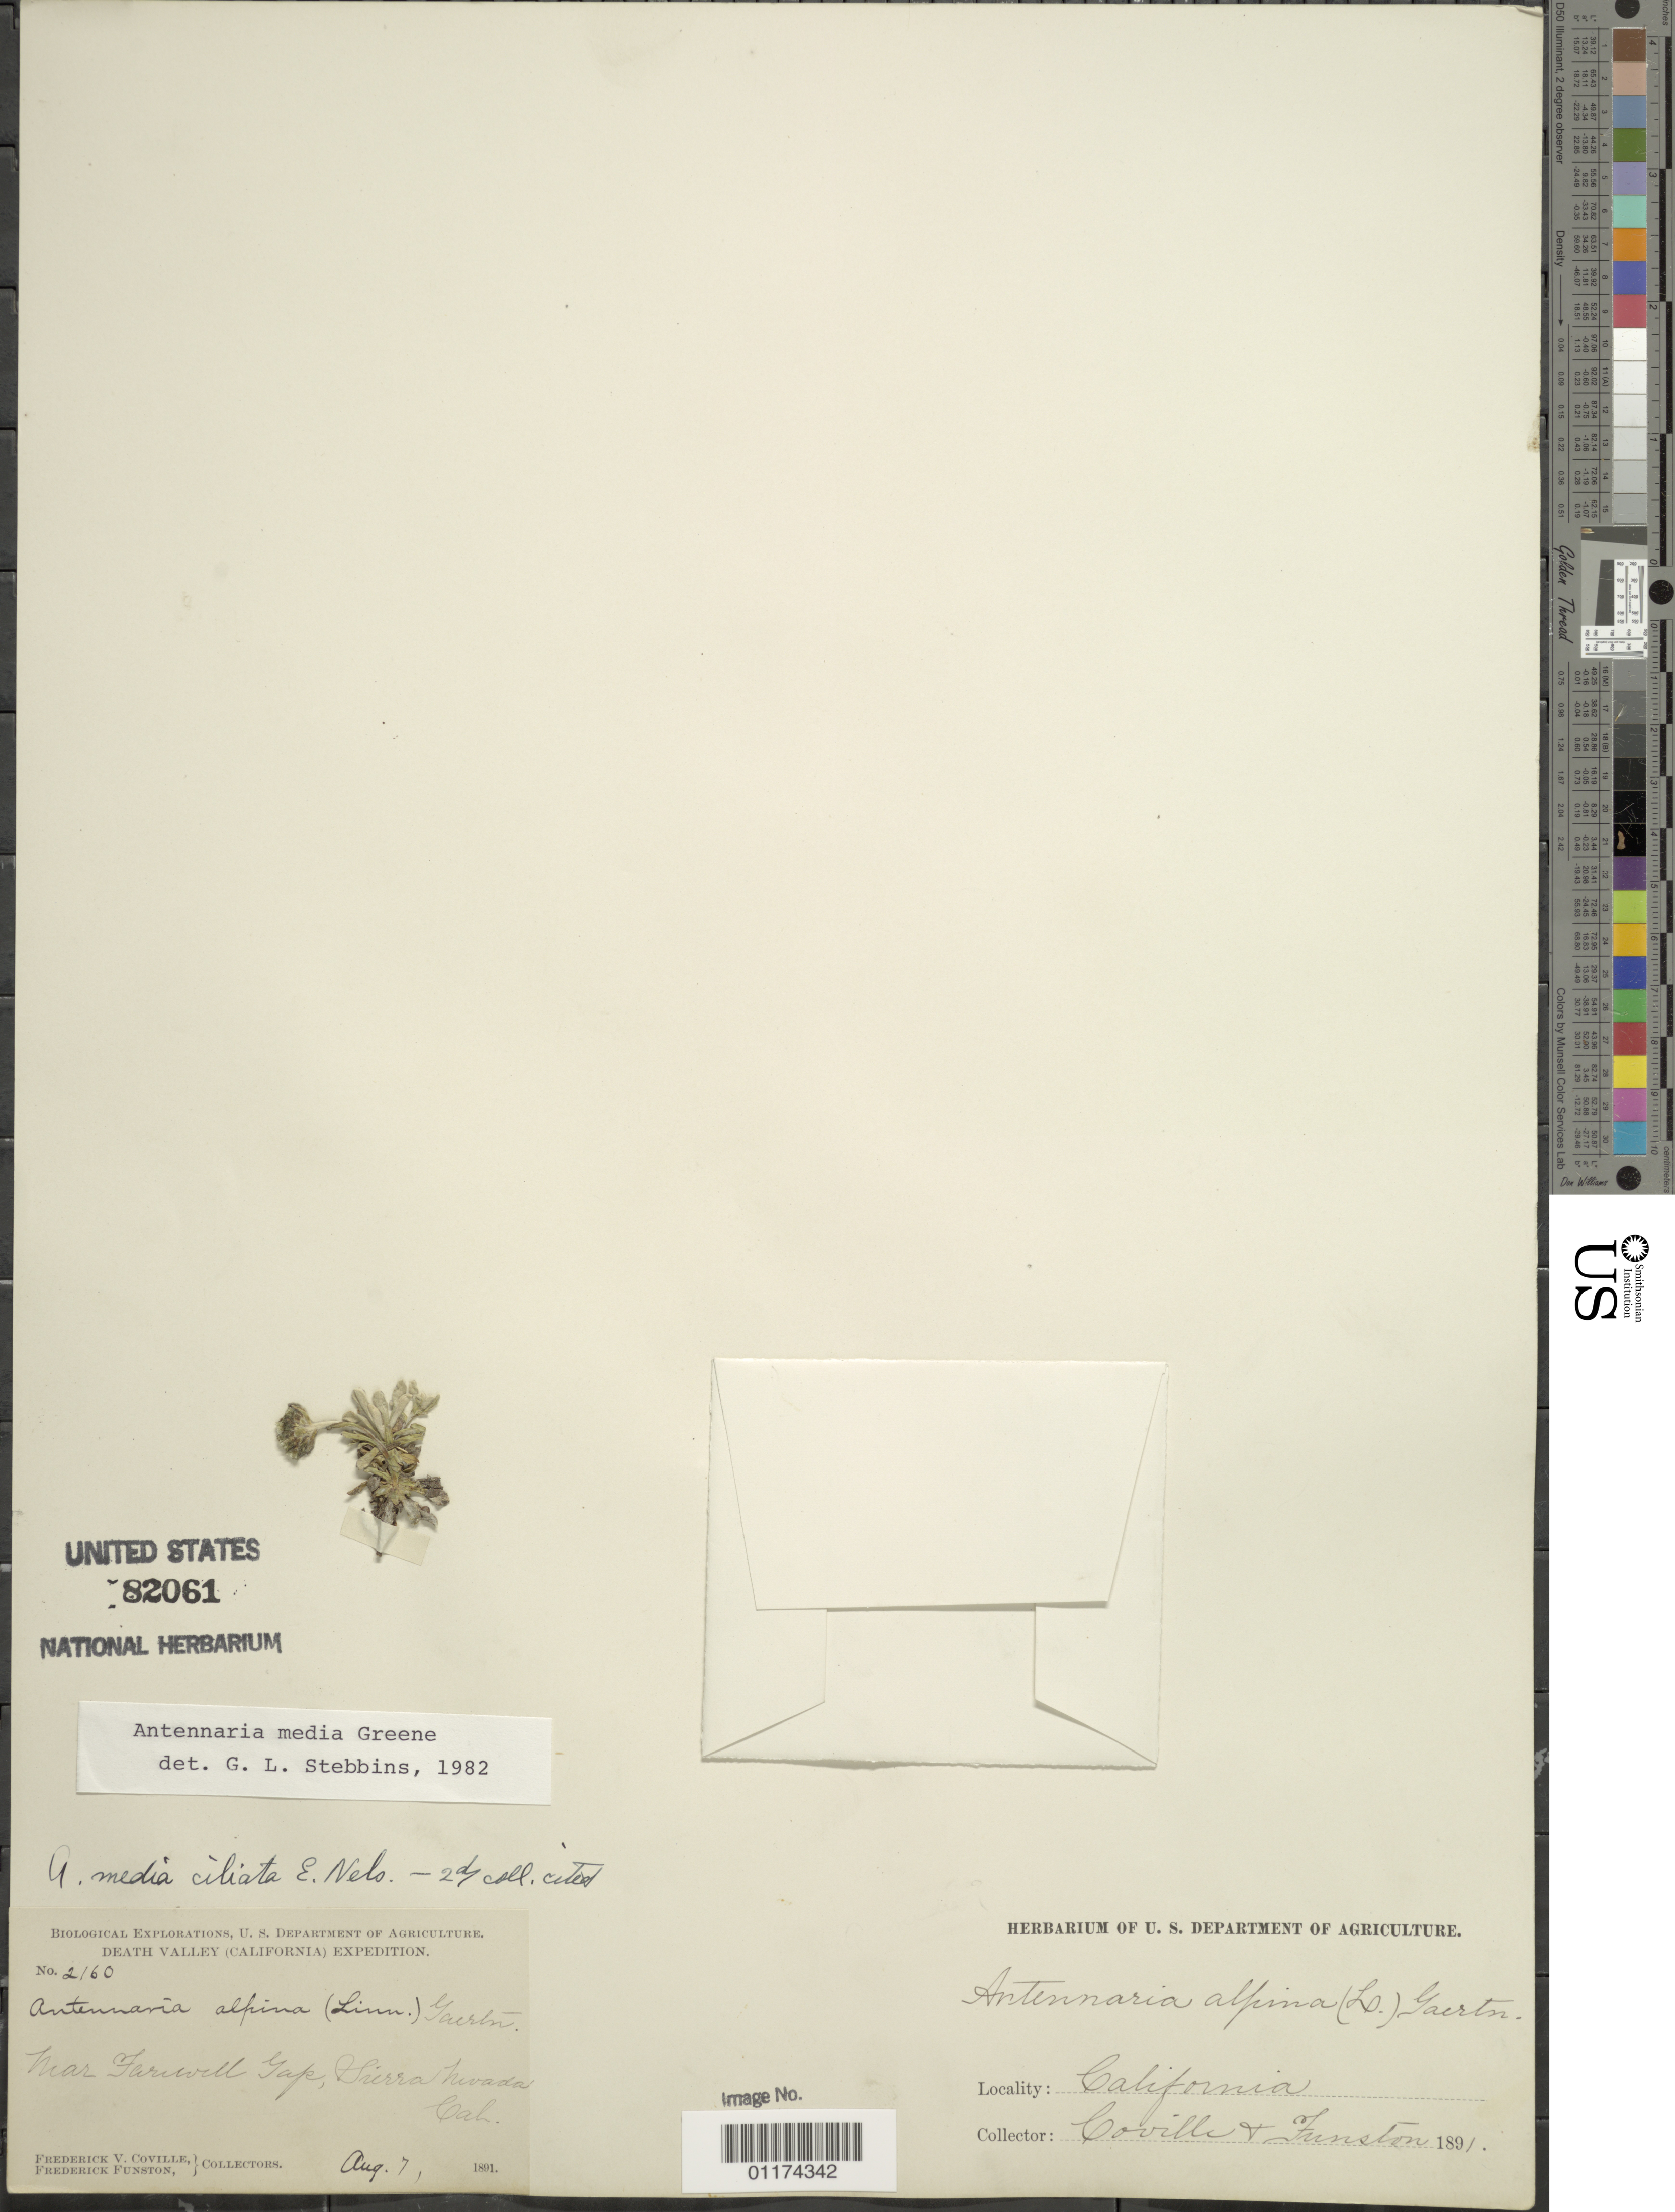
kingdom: Plantae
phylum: Tracheophyta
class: Magnoliopsida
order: Asterales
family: Asteraceae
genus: Antennaria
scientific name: Antennaria media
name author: Greene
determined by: Stebbins, G. L.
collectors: F. V. Coville & F. Funston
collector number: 2160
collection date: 1891-08-07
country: United States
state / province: California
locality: near Farewell Gap, Sierra Nevada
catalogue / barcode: US 82061